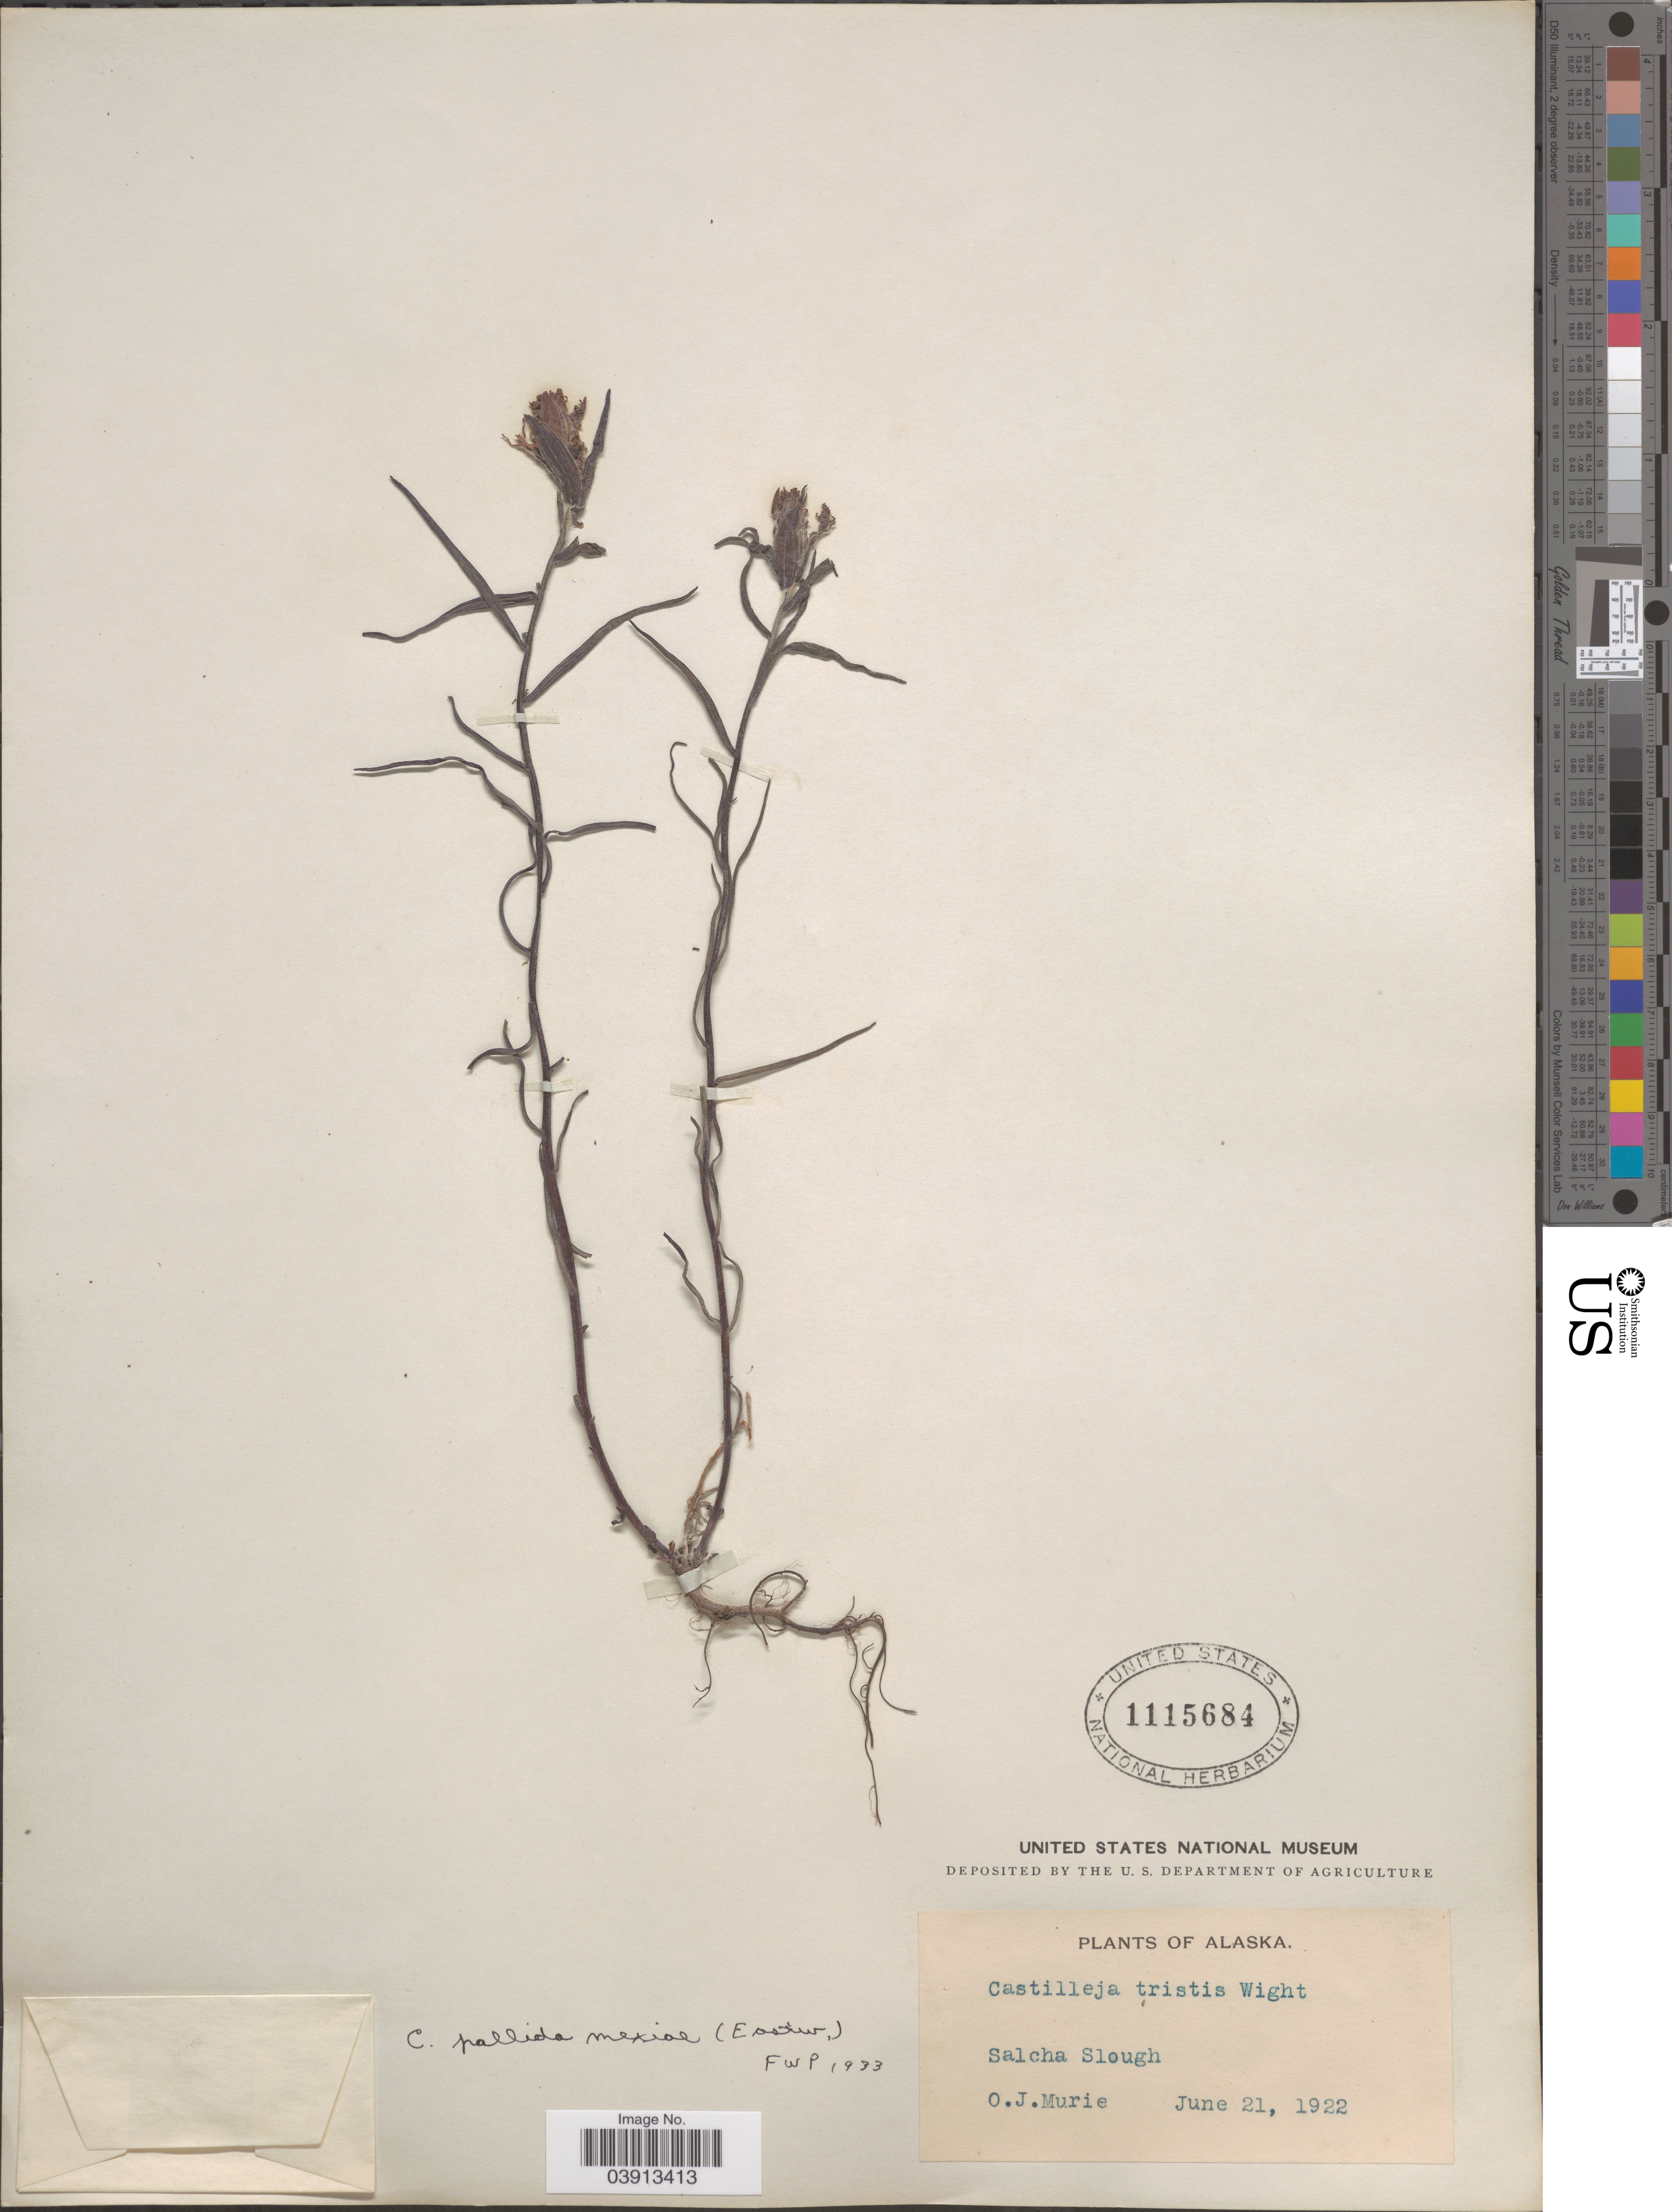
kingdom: Plantae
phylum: Tracheophyta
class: Magnoliopsida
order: Lamiales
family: Orobanchaceae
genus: Castilleja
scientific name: Castilleja pallida subsp. mexiae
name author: Pennell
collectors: O. Murie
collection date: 1922-06-21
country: United States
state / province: Alaska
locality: Salcha Slough.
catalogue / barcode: US 1115684